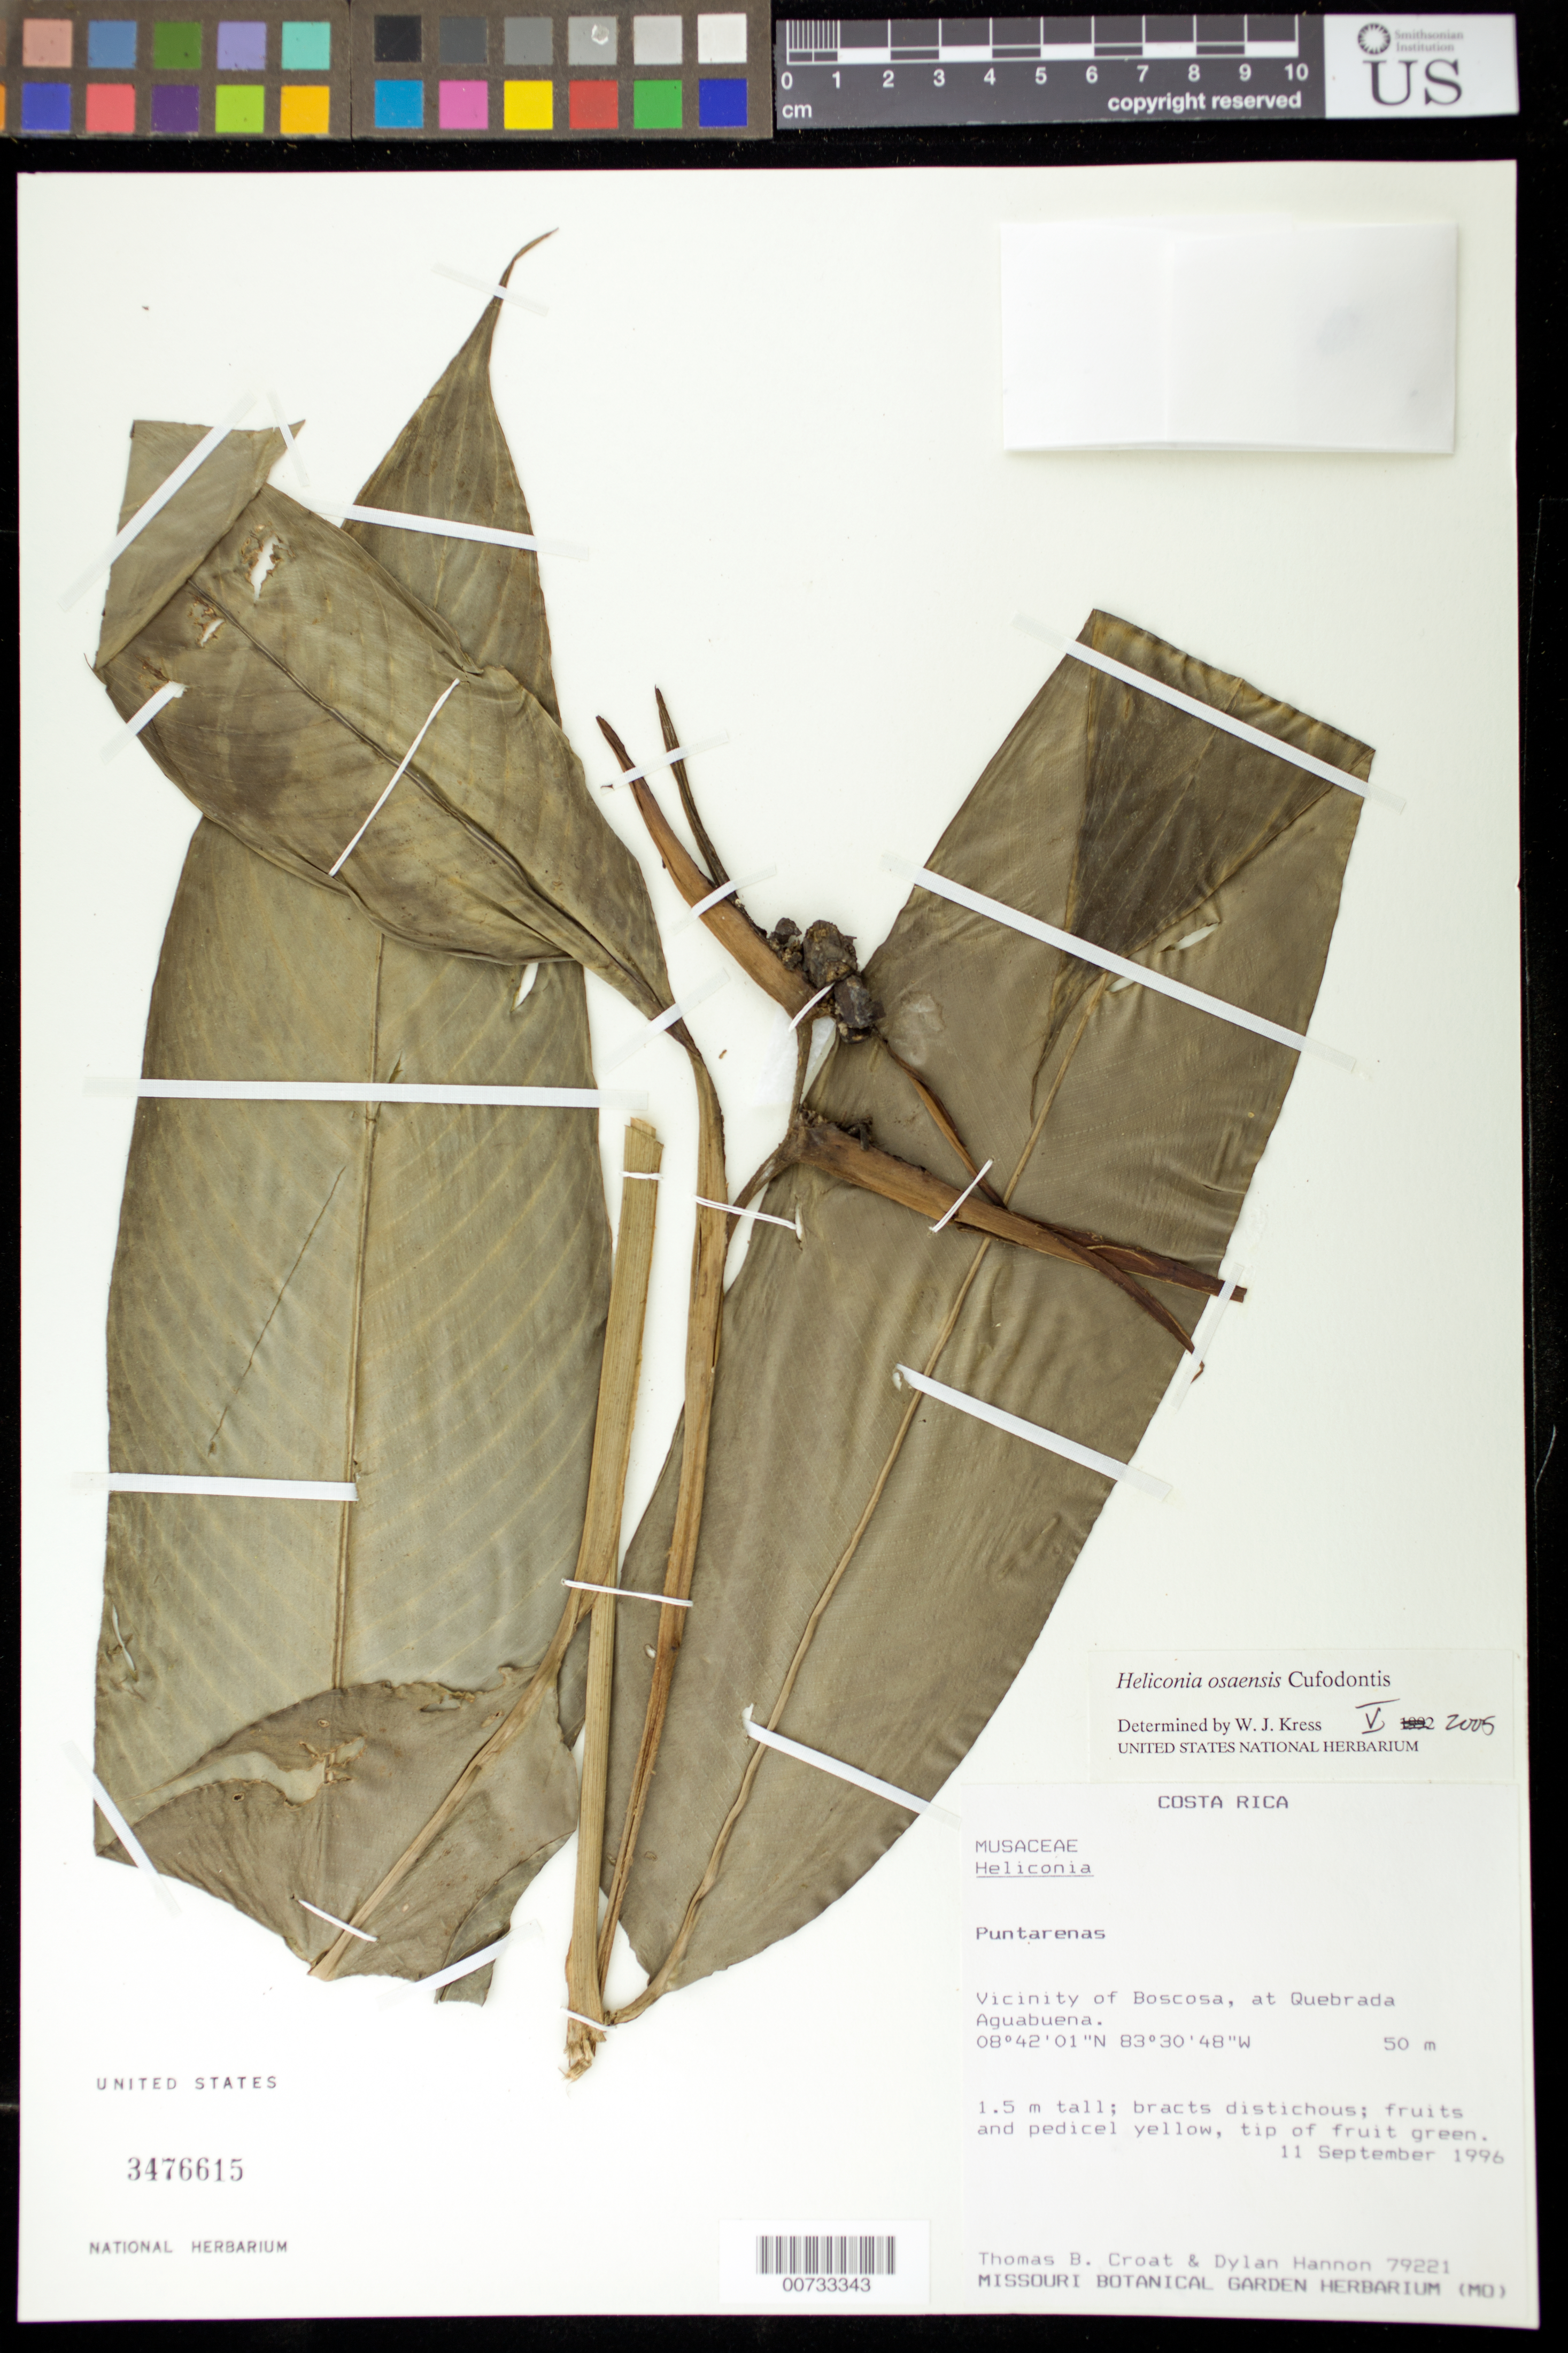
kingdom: Plantae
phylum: Tracheophyta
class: Liliopsida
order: Zingiberales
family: Heliconiaceae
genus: Heliconia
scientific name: Heliconia osaensis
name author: Cufod.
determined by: Kress, W. J., (US), Smithsonian Institution - National Museum of Natural History (UNITED STATES)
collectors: T. B. Croat & D. Hannon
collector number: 79221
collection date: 1996-09-11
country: Costa Rica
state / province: Puntarenas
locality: Vicinity of Boscosa, at Quebrada Aguabuena.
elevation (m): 50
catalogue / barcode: US 3476615